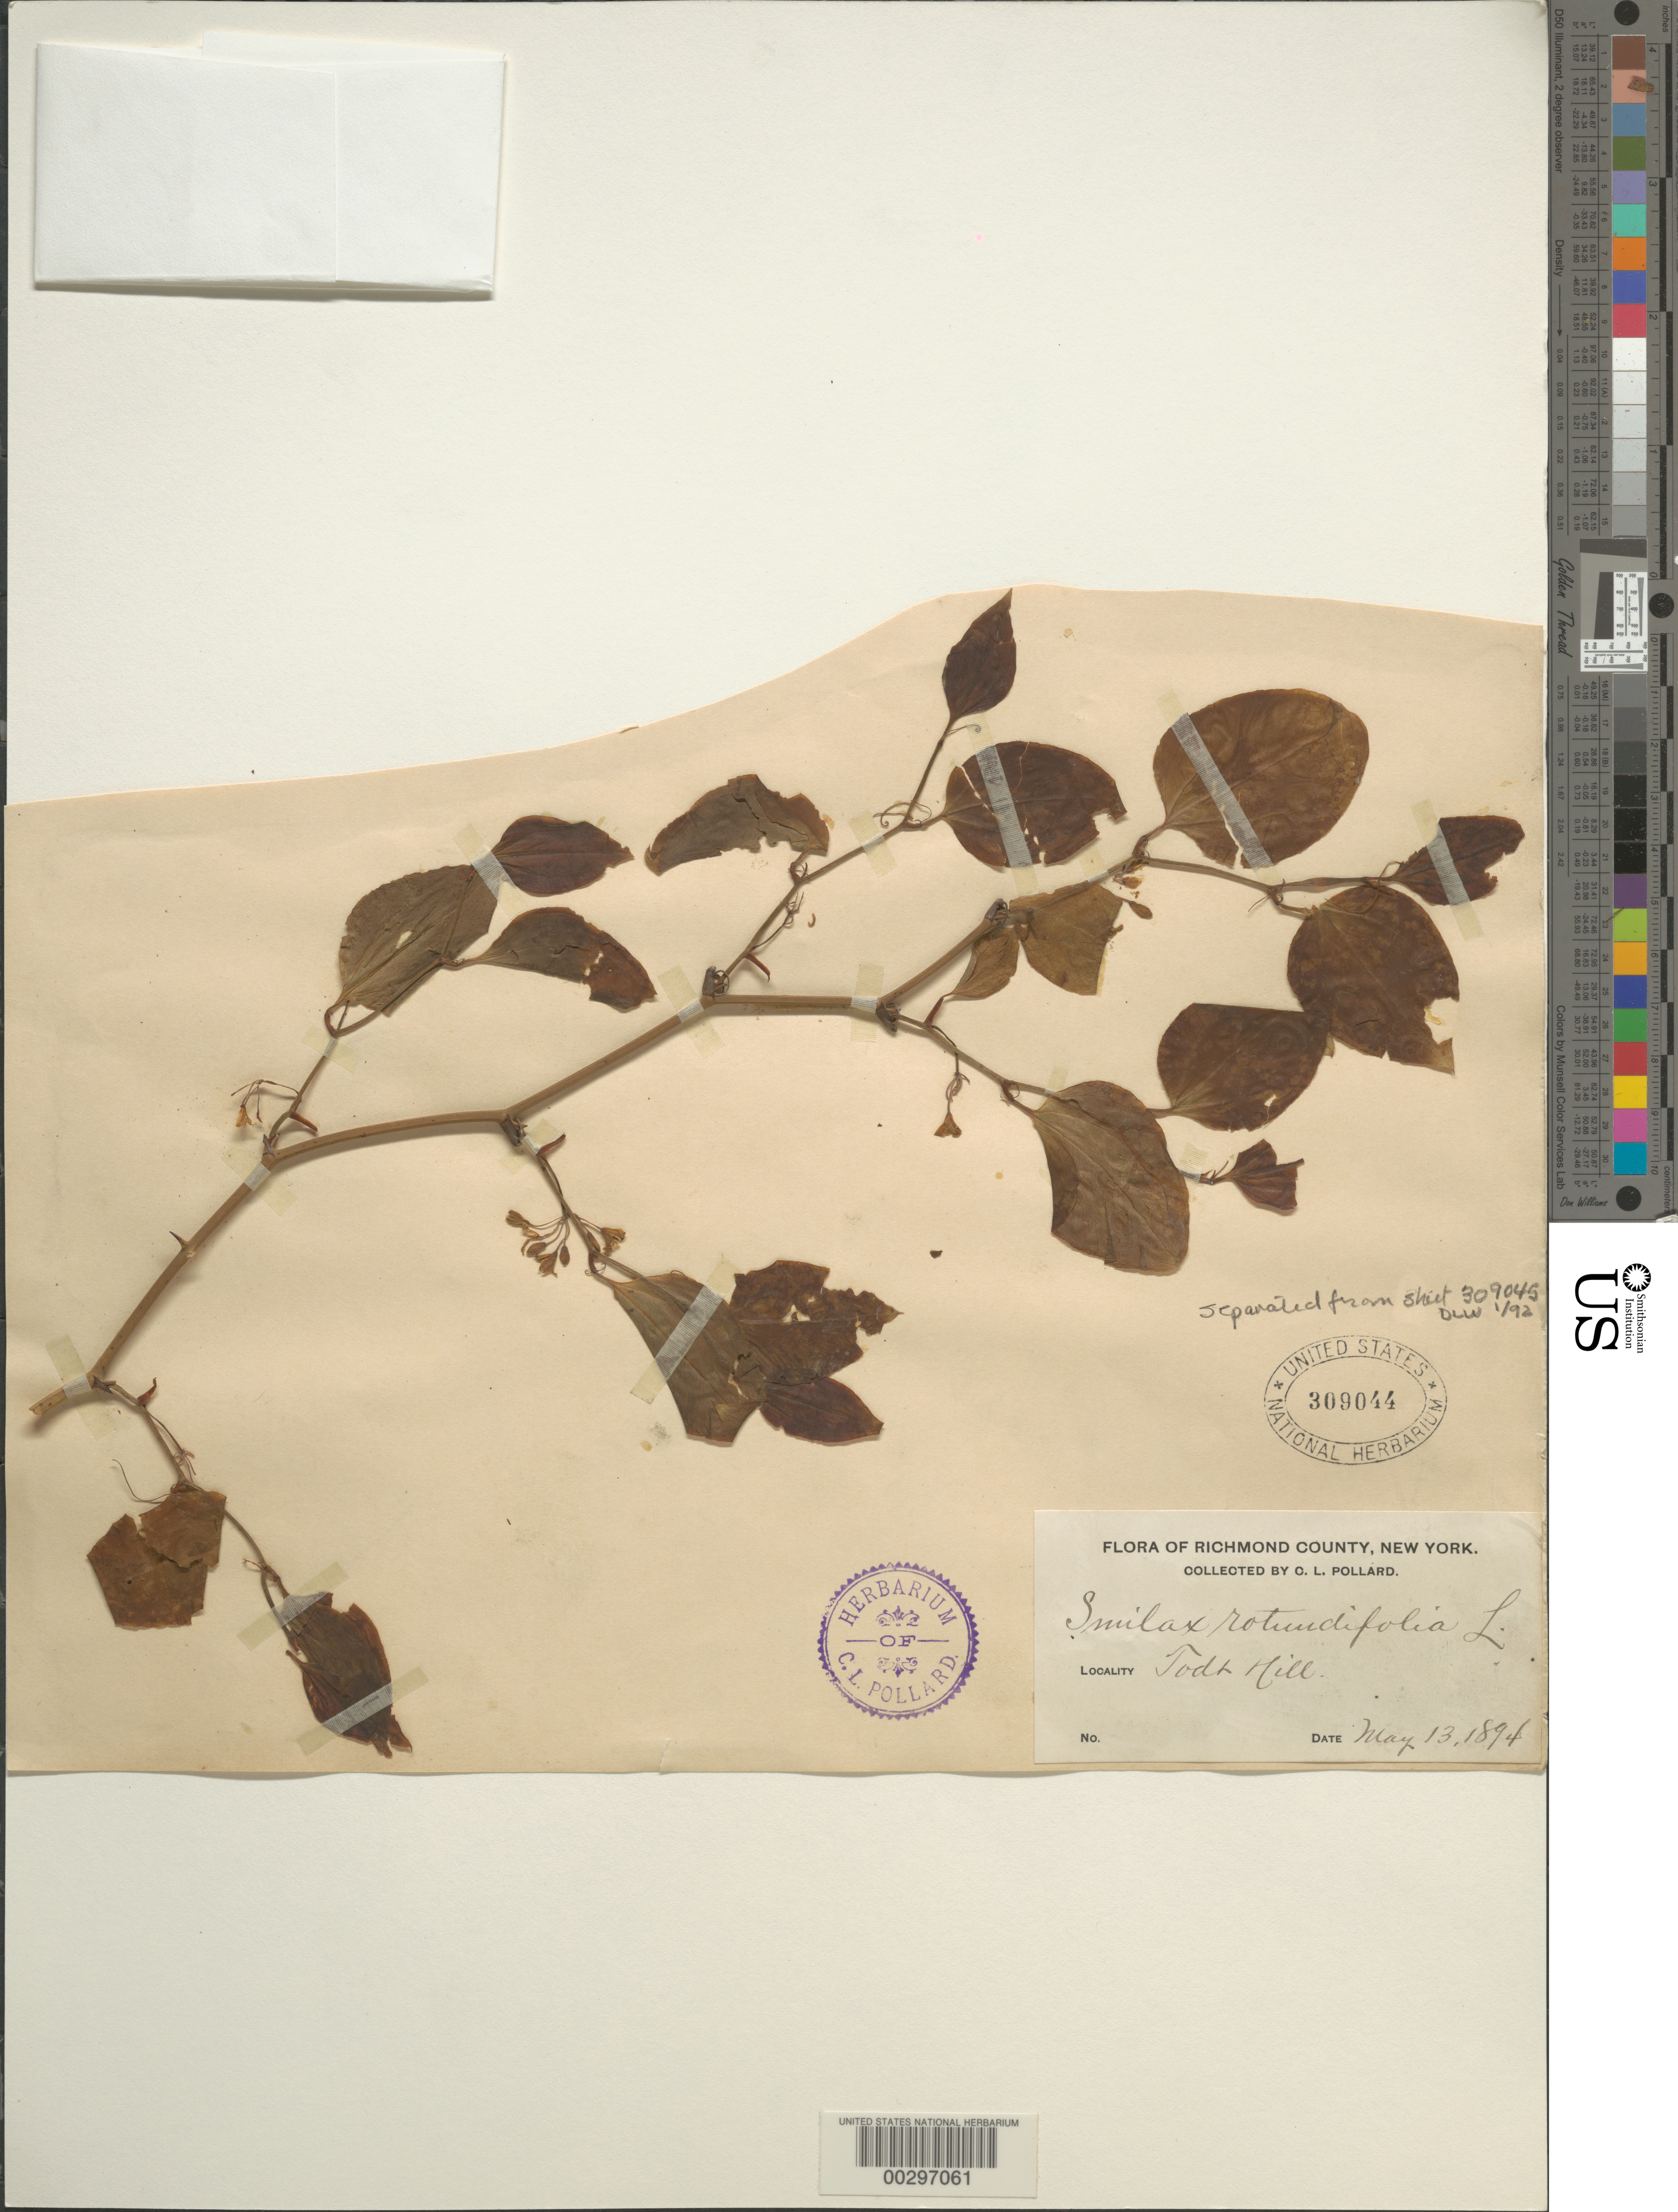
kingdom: Plantae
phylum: Tracheophyta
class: Liliopsida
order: Liliales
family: Smilacaceae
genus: Smilax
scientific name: Smilax rotundifolia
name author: L.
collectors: C. L. Pollard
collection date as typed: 13 May 1894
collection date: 1894-05-13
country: United States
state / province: New York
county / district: Richmond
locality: Todt hill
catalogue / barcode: US 309044